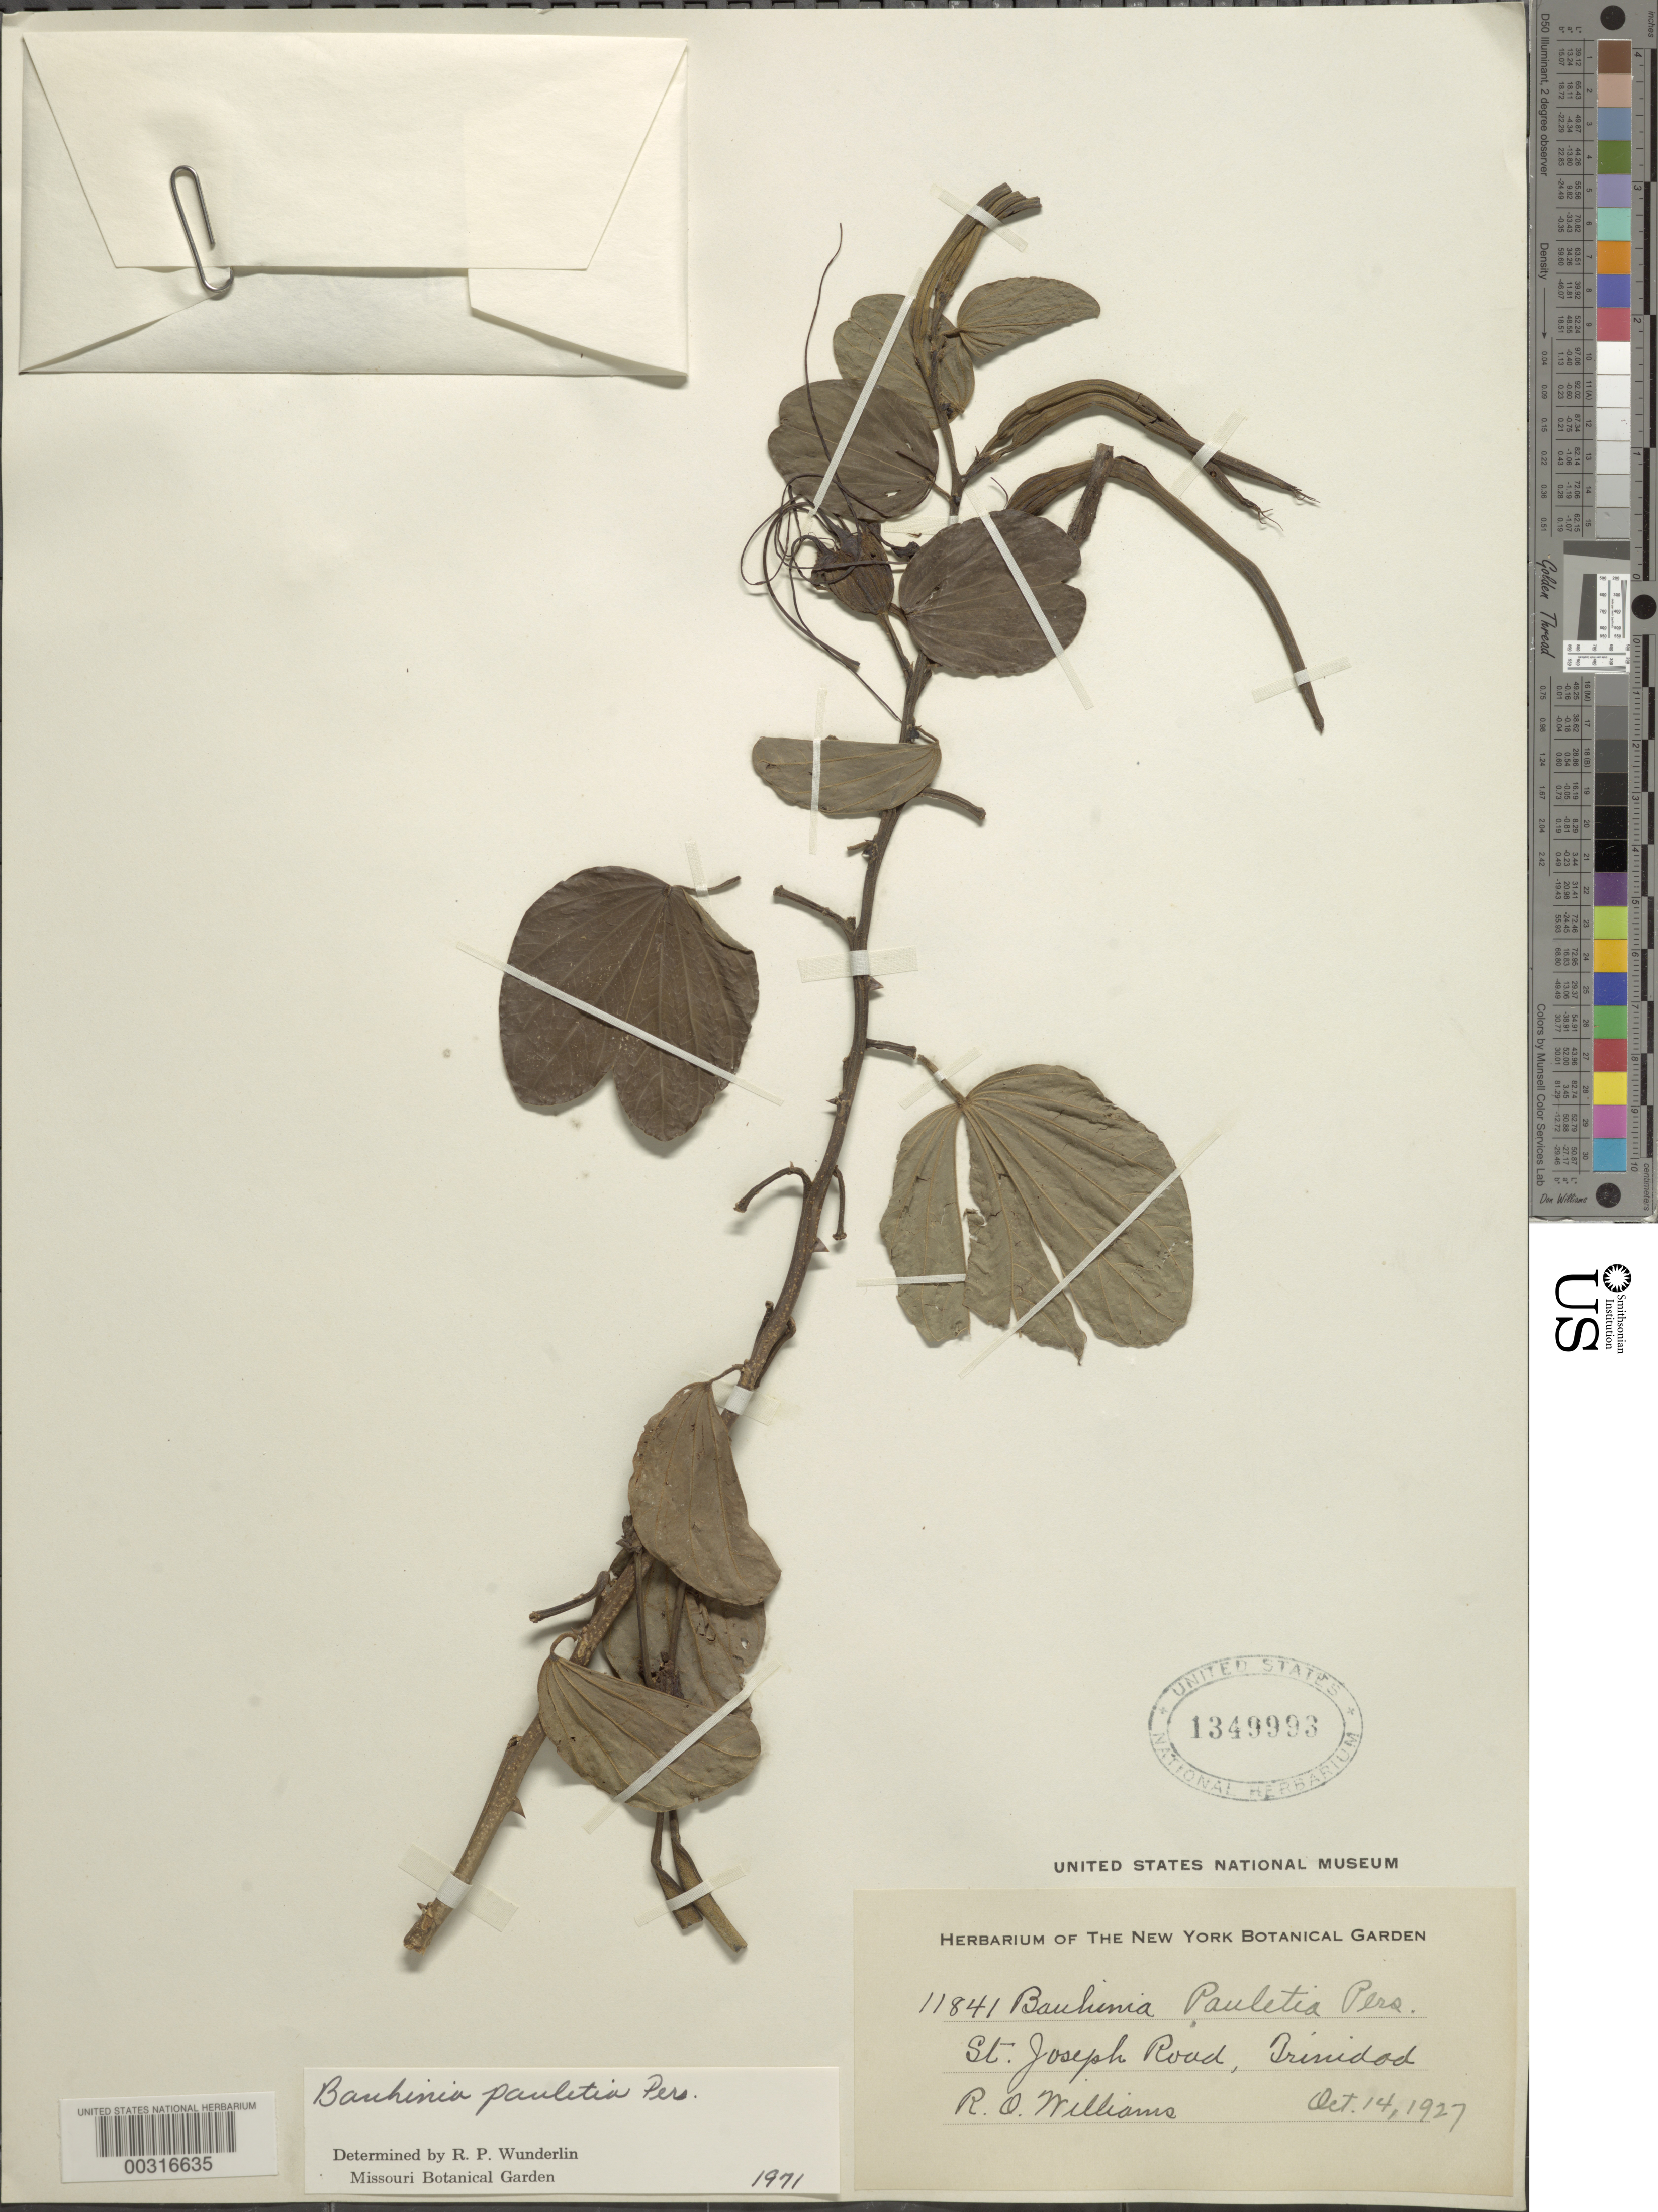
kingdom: Plantae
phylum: Tracheophyta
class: Magnoliopsida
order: Fabales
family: Fabaceae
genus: Bauhinia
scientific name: Bauhinia pauletia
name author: Pers.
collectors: R. O. Williams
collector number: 11841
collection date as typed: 14 Oct 1927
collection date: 1927-10-14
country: Trinidad and Tobago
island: Trinidad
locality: St. joseph road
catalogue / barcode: US 1349993